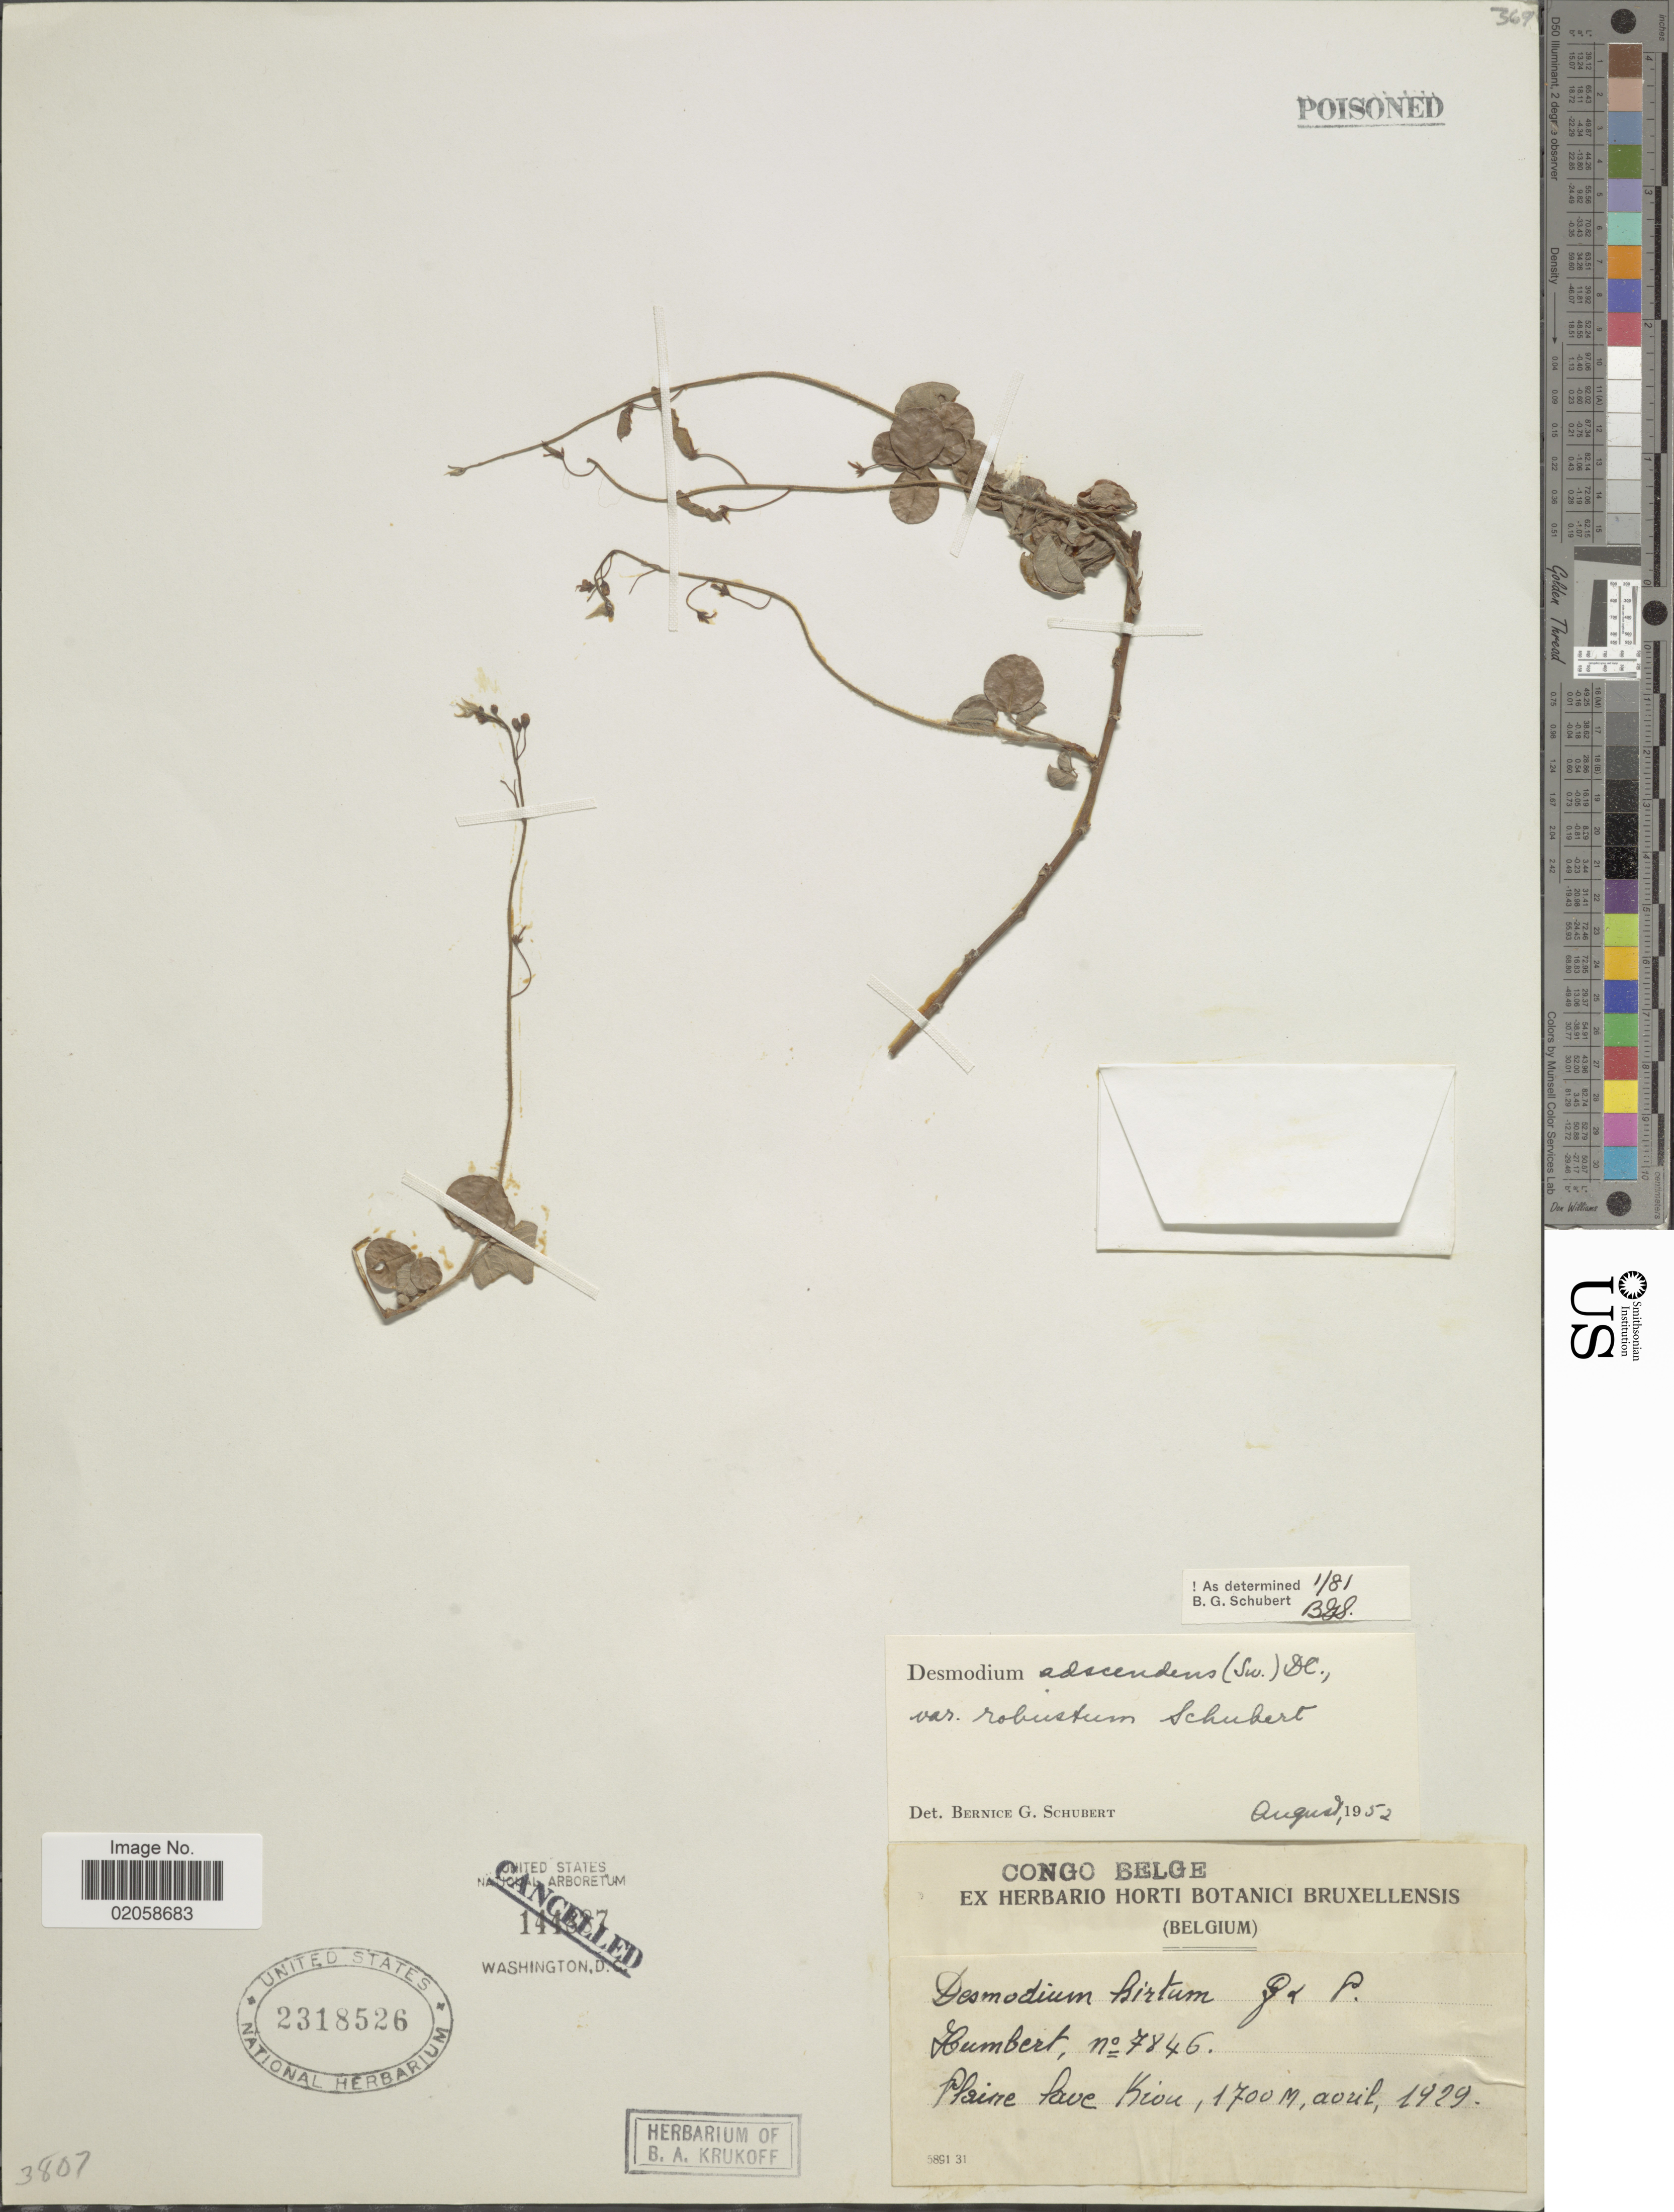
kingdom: Plantae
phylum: Tracheophyta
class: Magnoliopsida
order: Fabales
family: Fabaceae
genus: Grona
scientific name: Grona adscendens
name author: (Sw.) H. Ohashi & K. Ohashi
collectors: -- Humbert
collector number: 7846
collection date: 1929-04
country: Congo, Democratic Republic of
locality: Congo Belge, Plaine lave Kivu.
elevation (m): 1700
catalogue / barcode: US 2318526